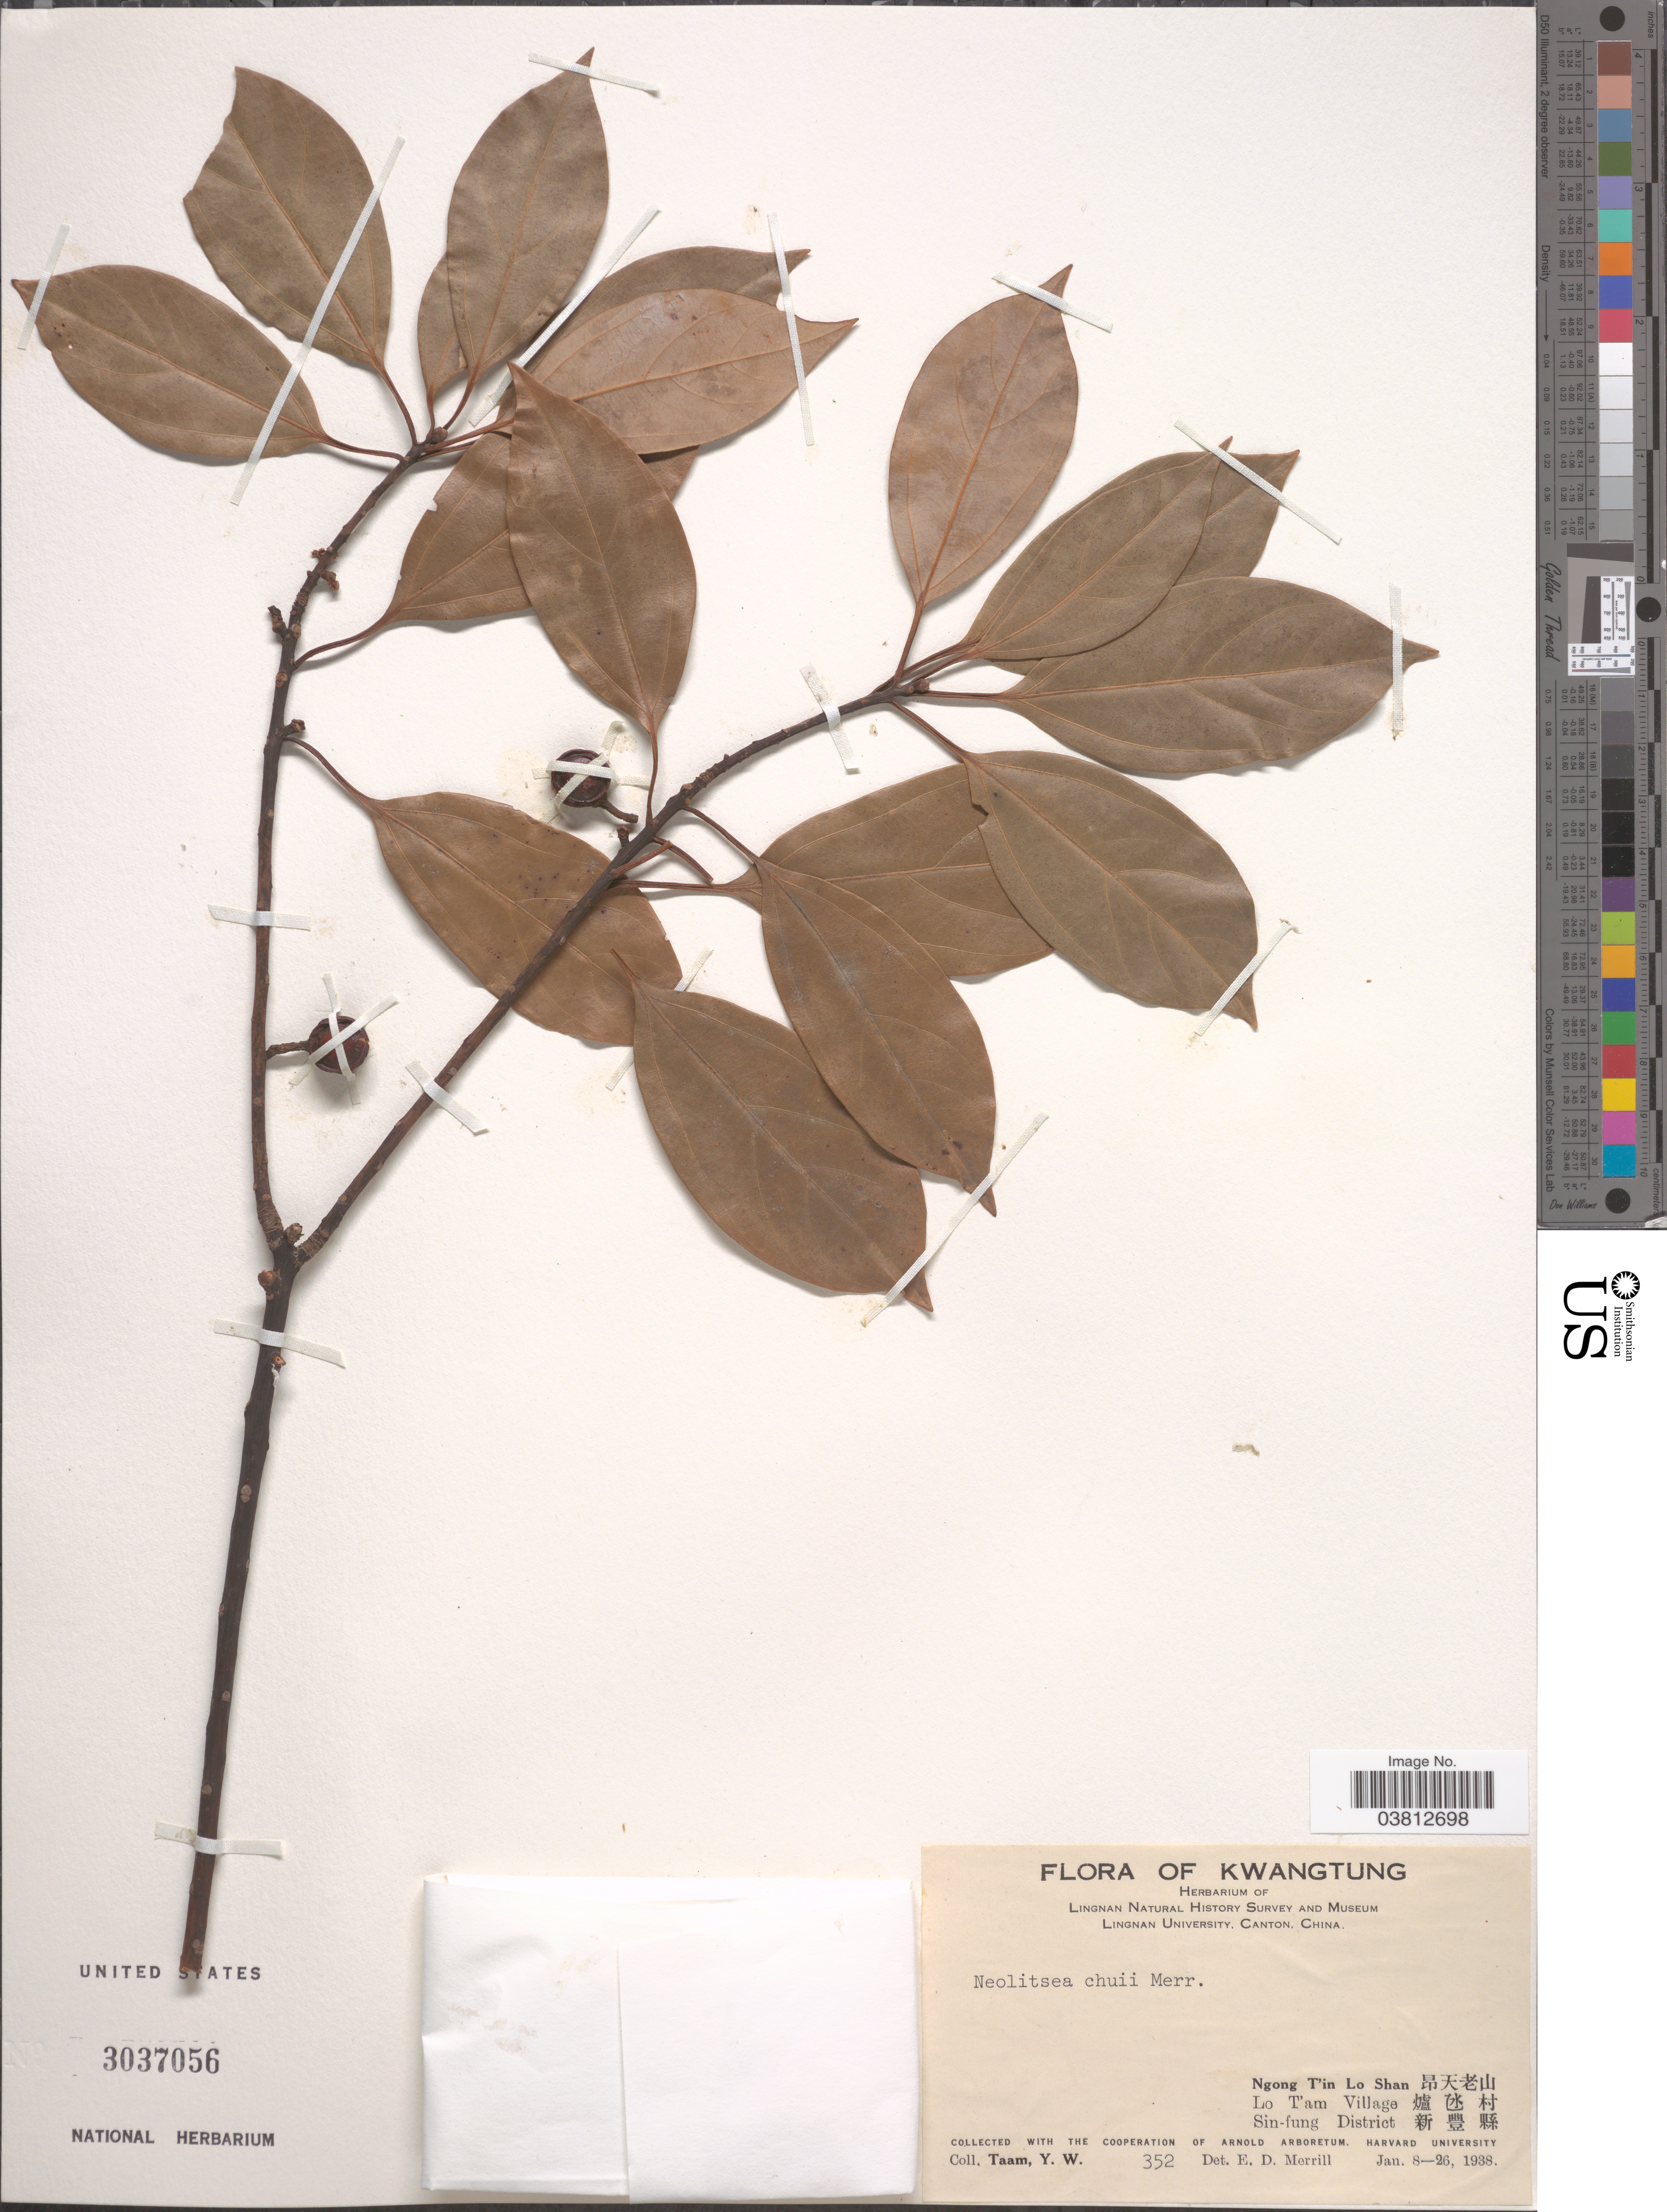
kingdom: Plantae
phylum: Tracheophyta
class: Magnoliopsida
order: Laurales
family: Lauraceae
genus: Neolitsea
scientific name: Neolitsea chui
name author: Merr.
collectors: Y. W. Taam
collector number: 352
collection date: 1938-01-08/1938-01-26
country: China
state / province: Guangdong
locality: Kwangtung. Ngong T'in Lo Shan X. Lo T'am Village X. Sin-fung District X.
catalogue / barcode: US 3037056